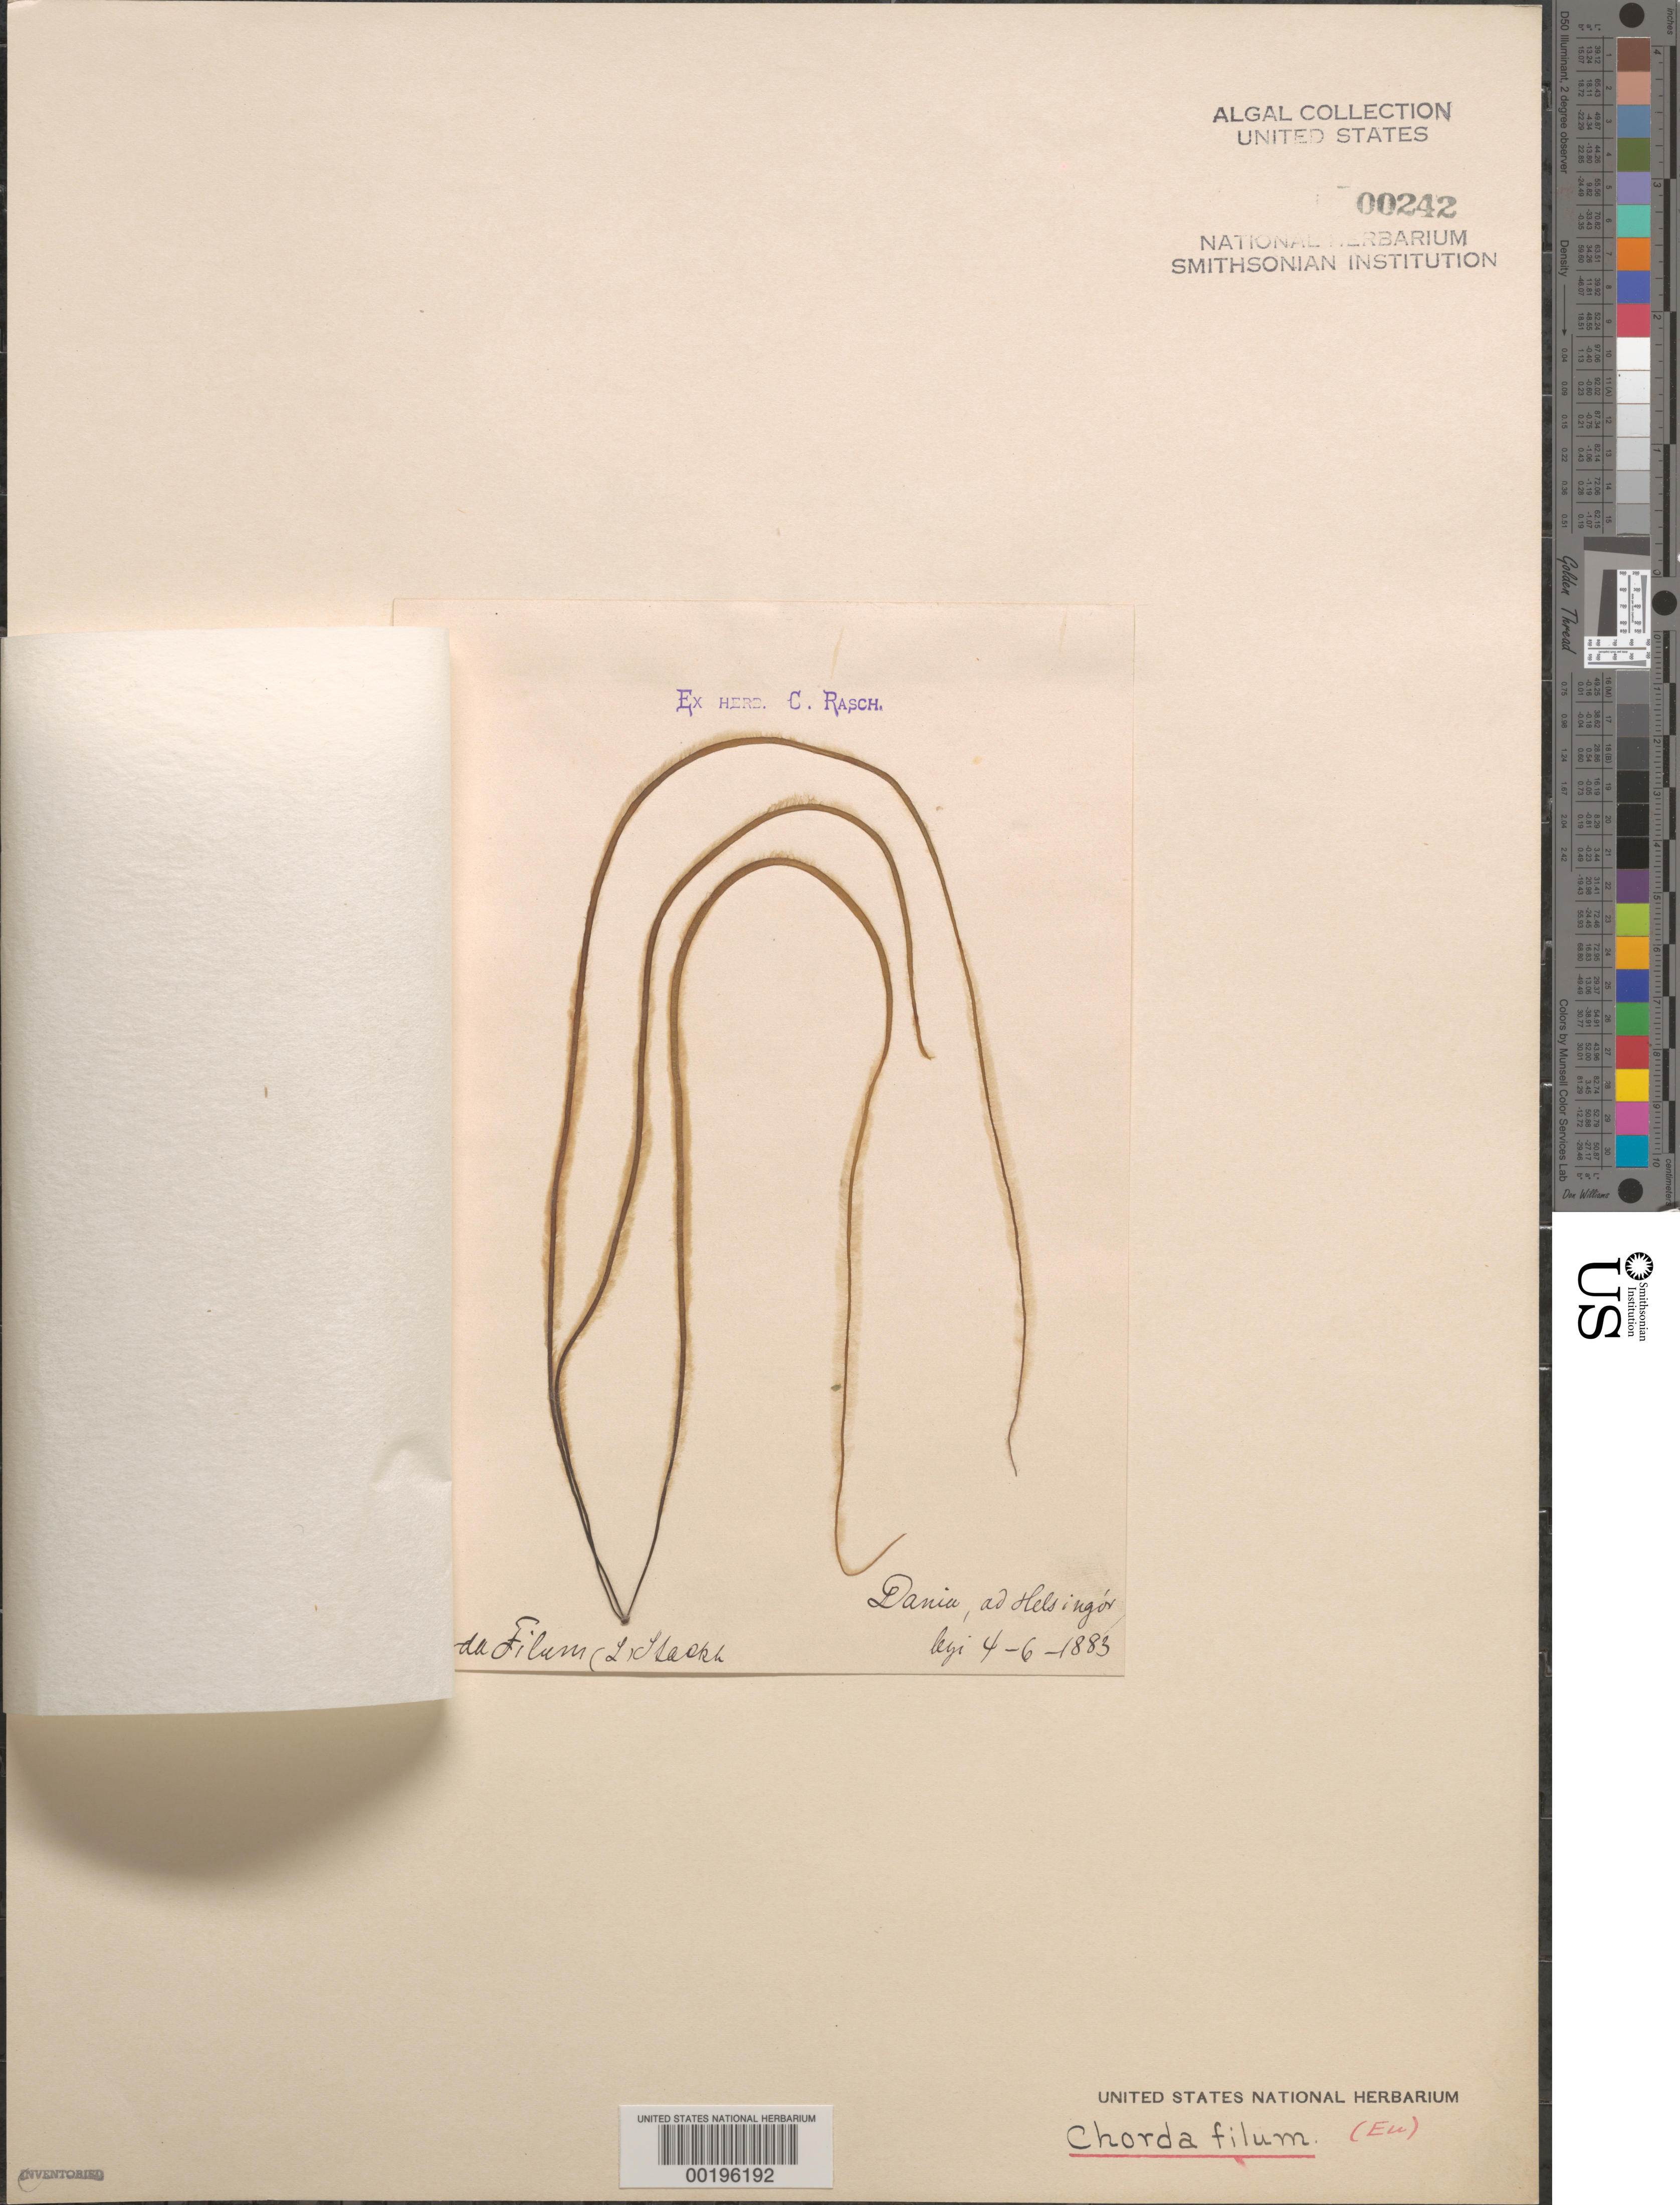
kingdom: Chromista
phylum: Ochrophyta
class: Phaeophyceae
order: Laminariales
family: Chordaceae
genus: Chorda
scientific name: Chorda filum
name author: (L.) Stackh.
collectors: C. Rasch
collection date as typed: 04 Jun 1883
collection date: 1883-06-04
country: Denmark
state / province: Hovedstaden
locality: Helsingor, Sjaelland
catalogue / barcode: US 242